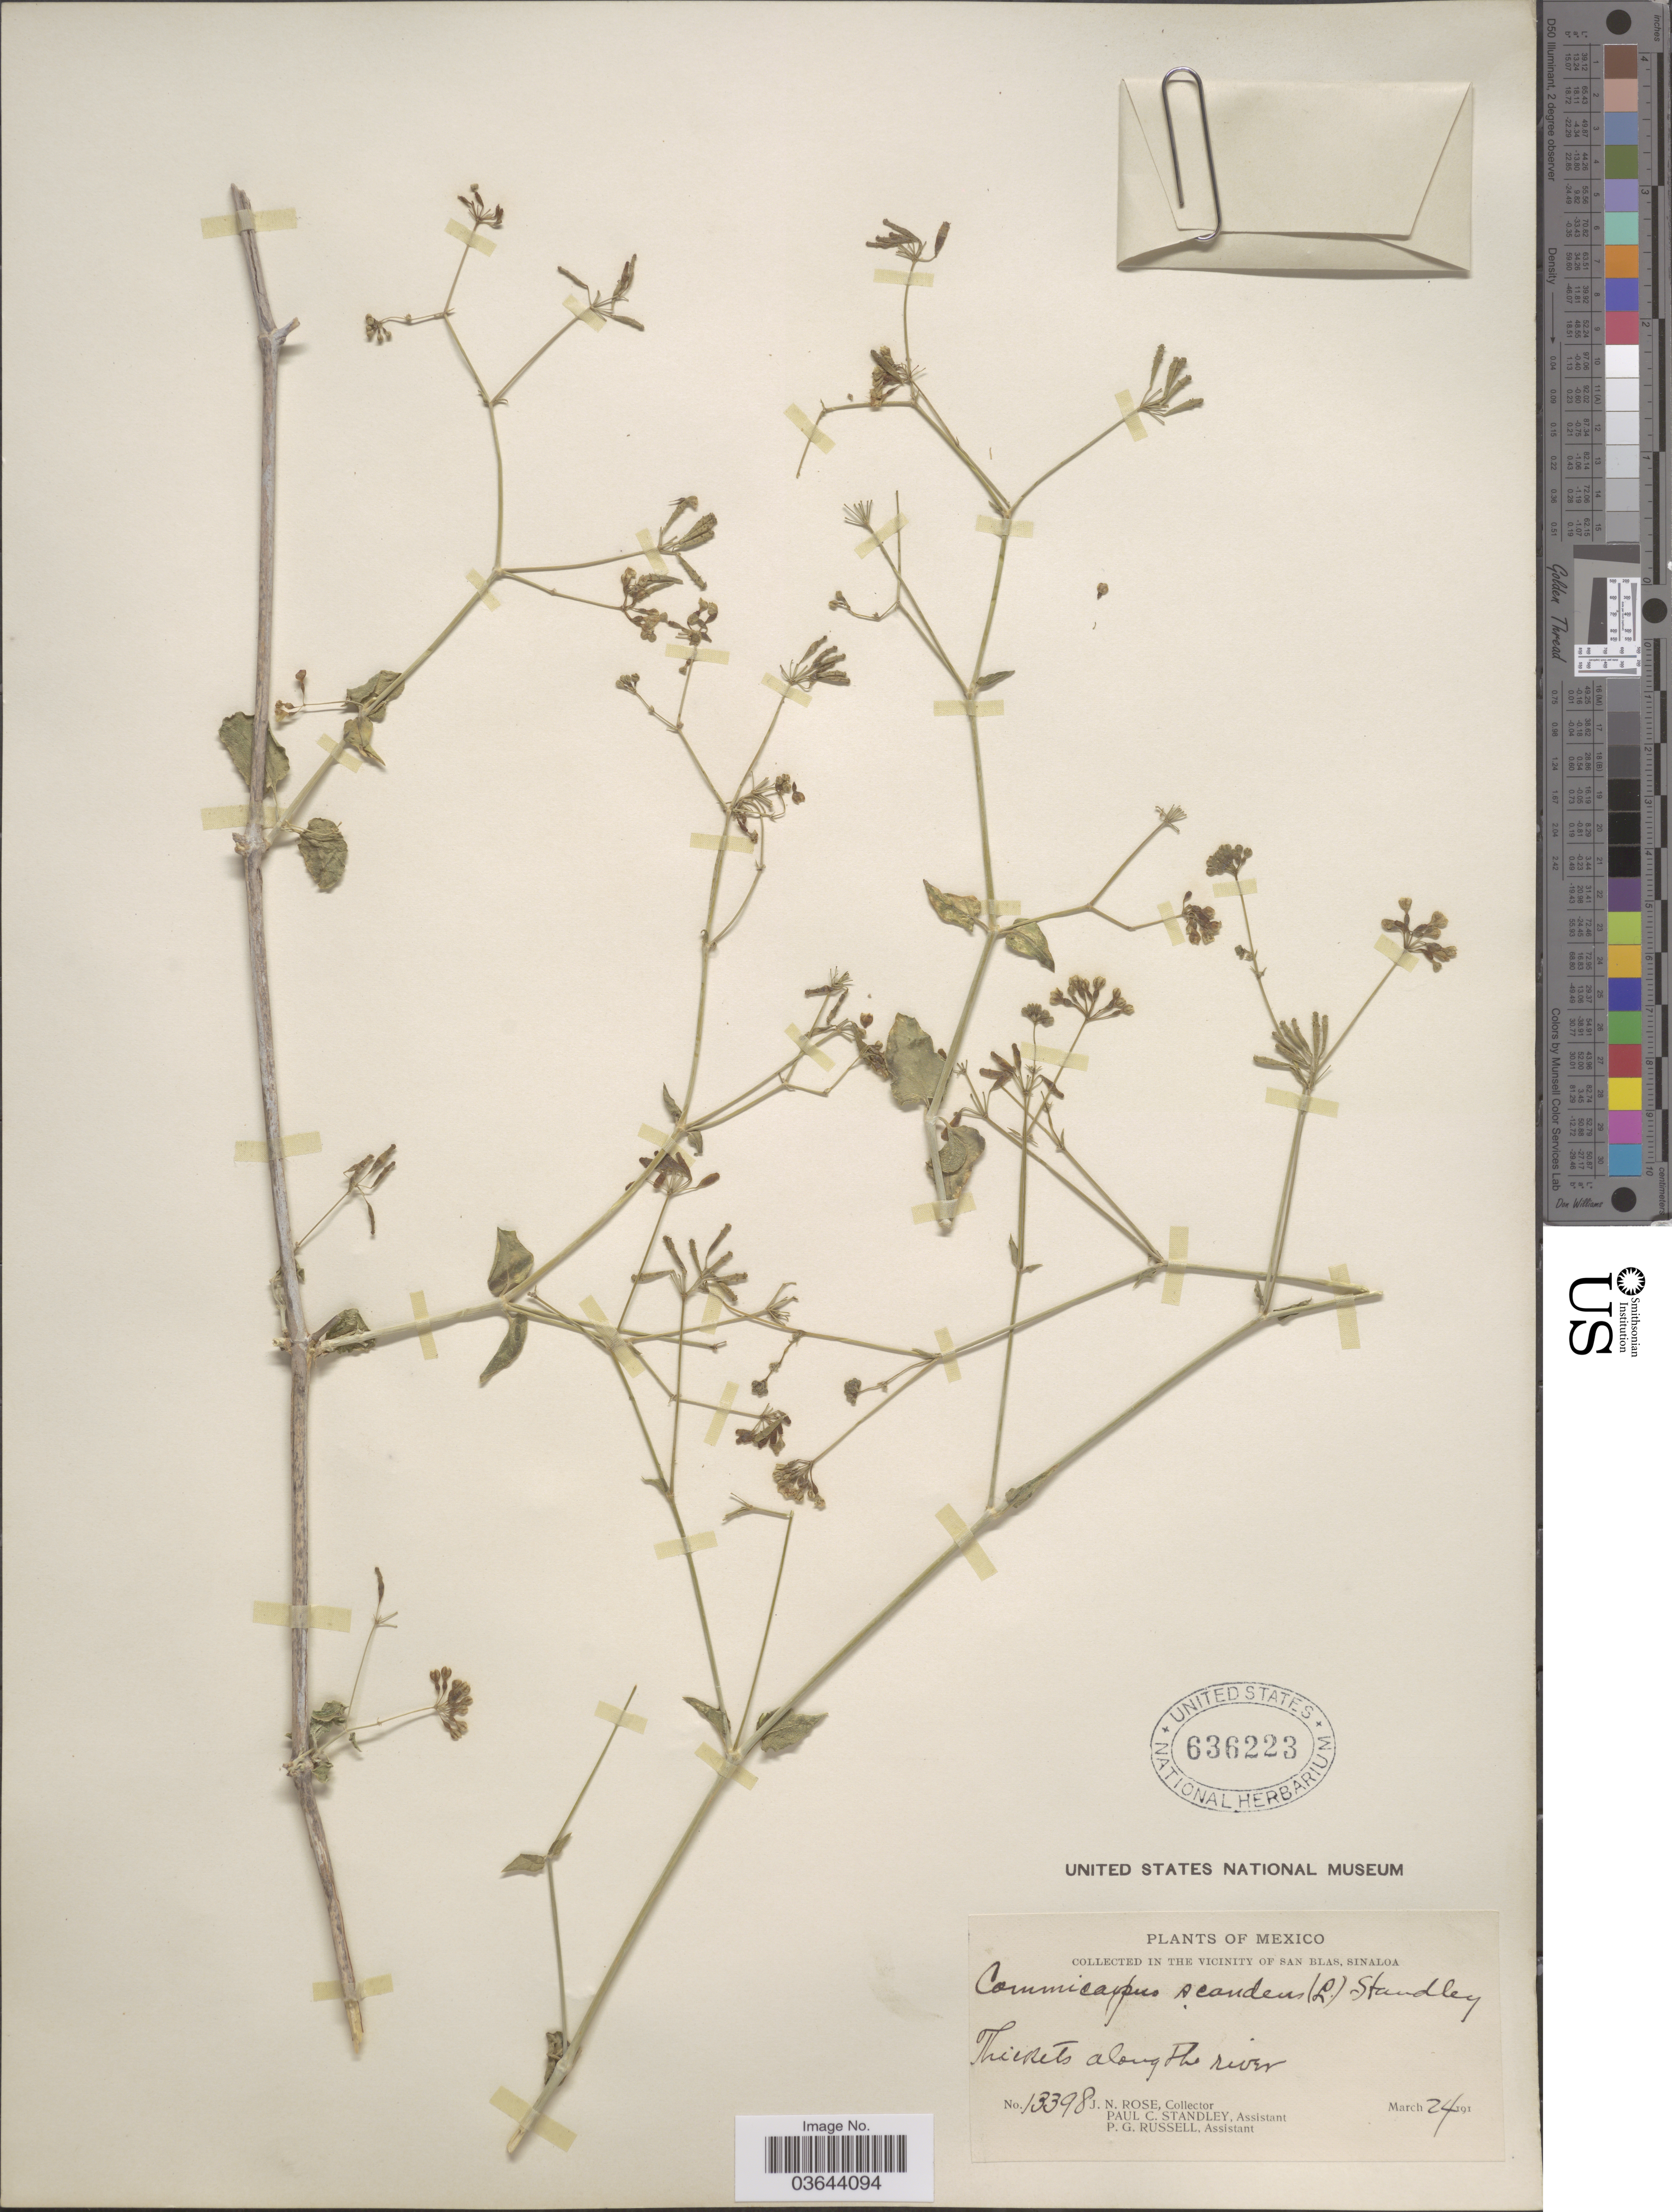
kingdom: Plantae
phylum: Tracheophyta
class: Magnoliopsida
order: Caryophyllales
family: Nyctaginaceae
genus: Commicarpus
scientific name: Commicarpus scandens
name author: (L.) Standl.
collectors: J. N. Rose, P. C. Standley & P. G. Russell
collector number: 13398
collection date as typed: March 24 191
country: Mexico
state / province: Sinaloa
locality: In the vicinity of San Blas.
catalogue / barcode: US 636223